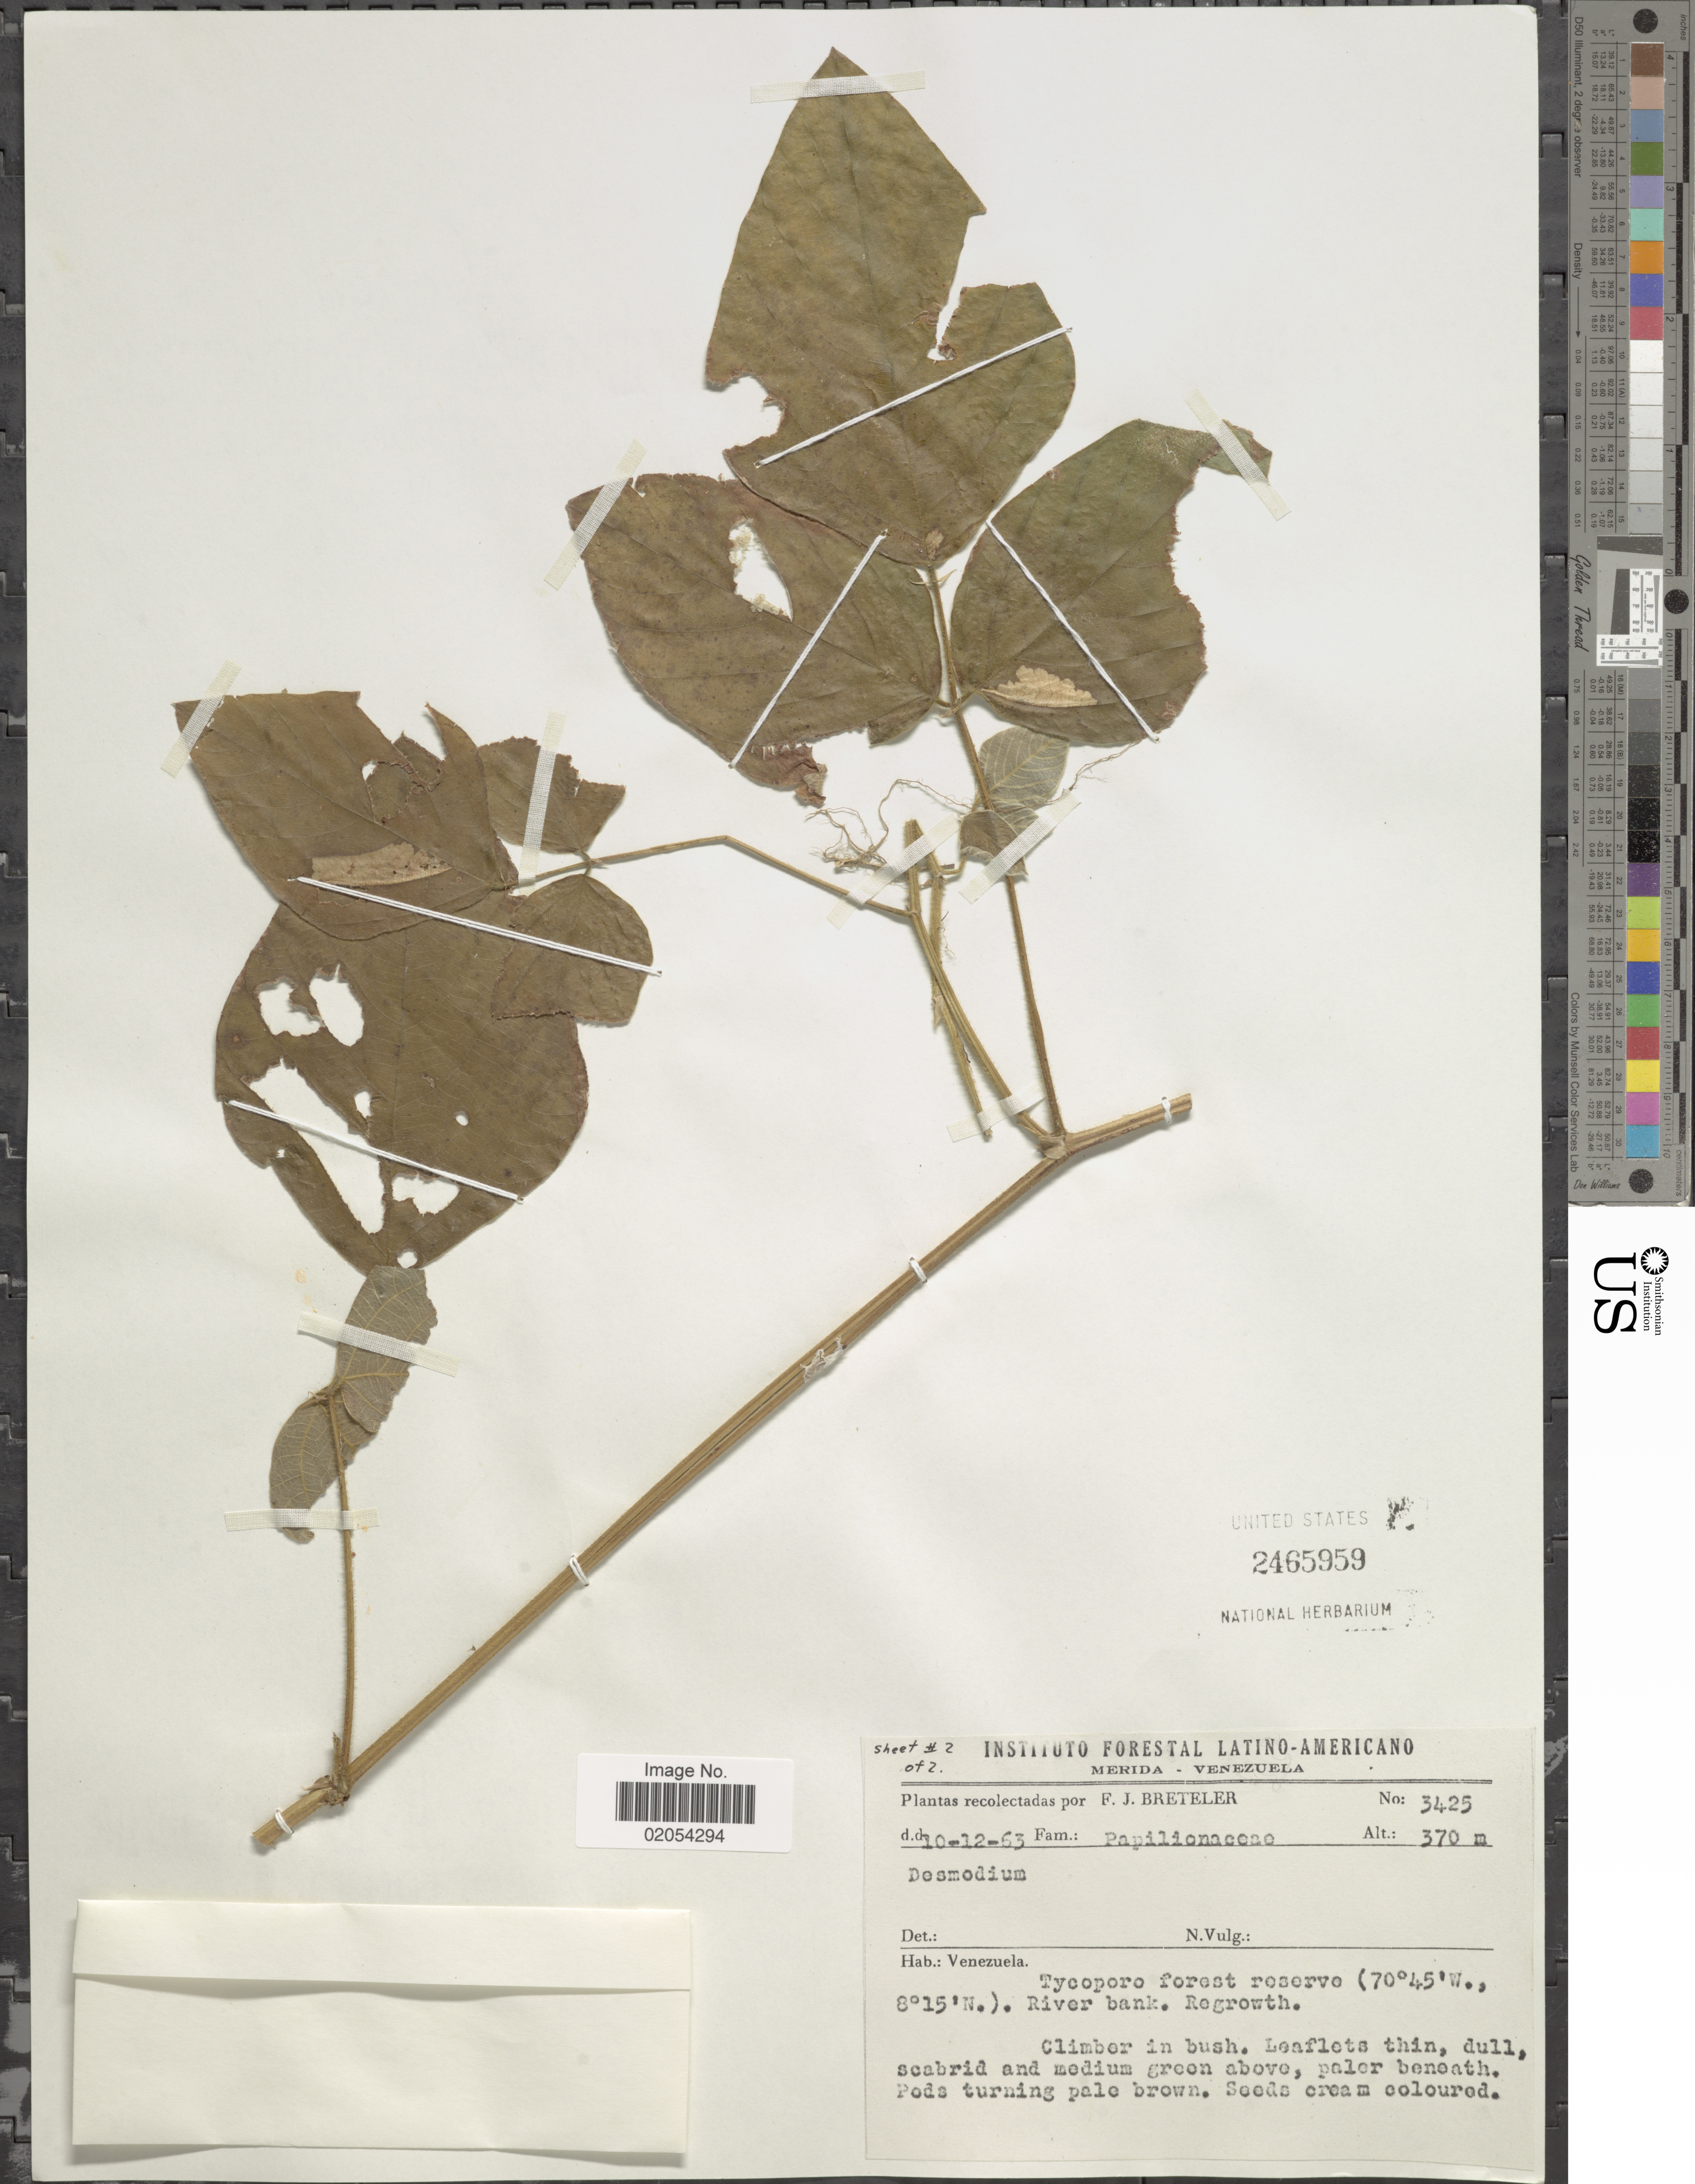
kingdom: Plantae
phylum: Tracheophyta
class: Magnoliopsida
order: Fabales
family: Fabaceae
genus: Desmodium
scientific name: Desmodium sp.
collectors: F. J. Breteler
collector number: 3425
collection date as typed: Transcribed d/m/y: 10/12/63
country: Venezuela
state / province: Mérida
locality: Venezuela, Tycoporo forest reserve. River bank. Regrowth.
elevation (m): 370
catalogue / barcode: US 2465959